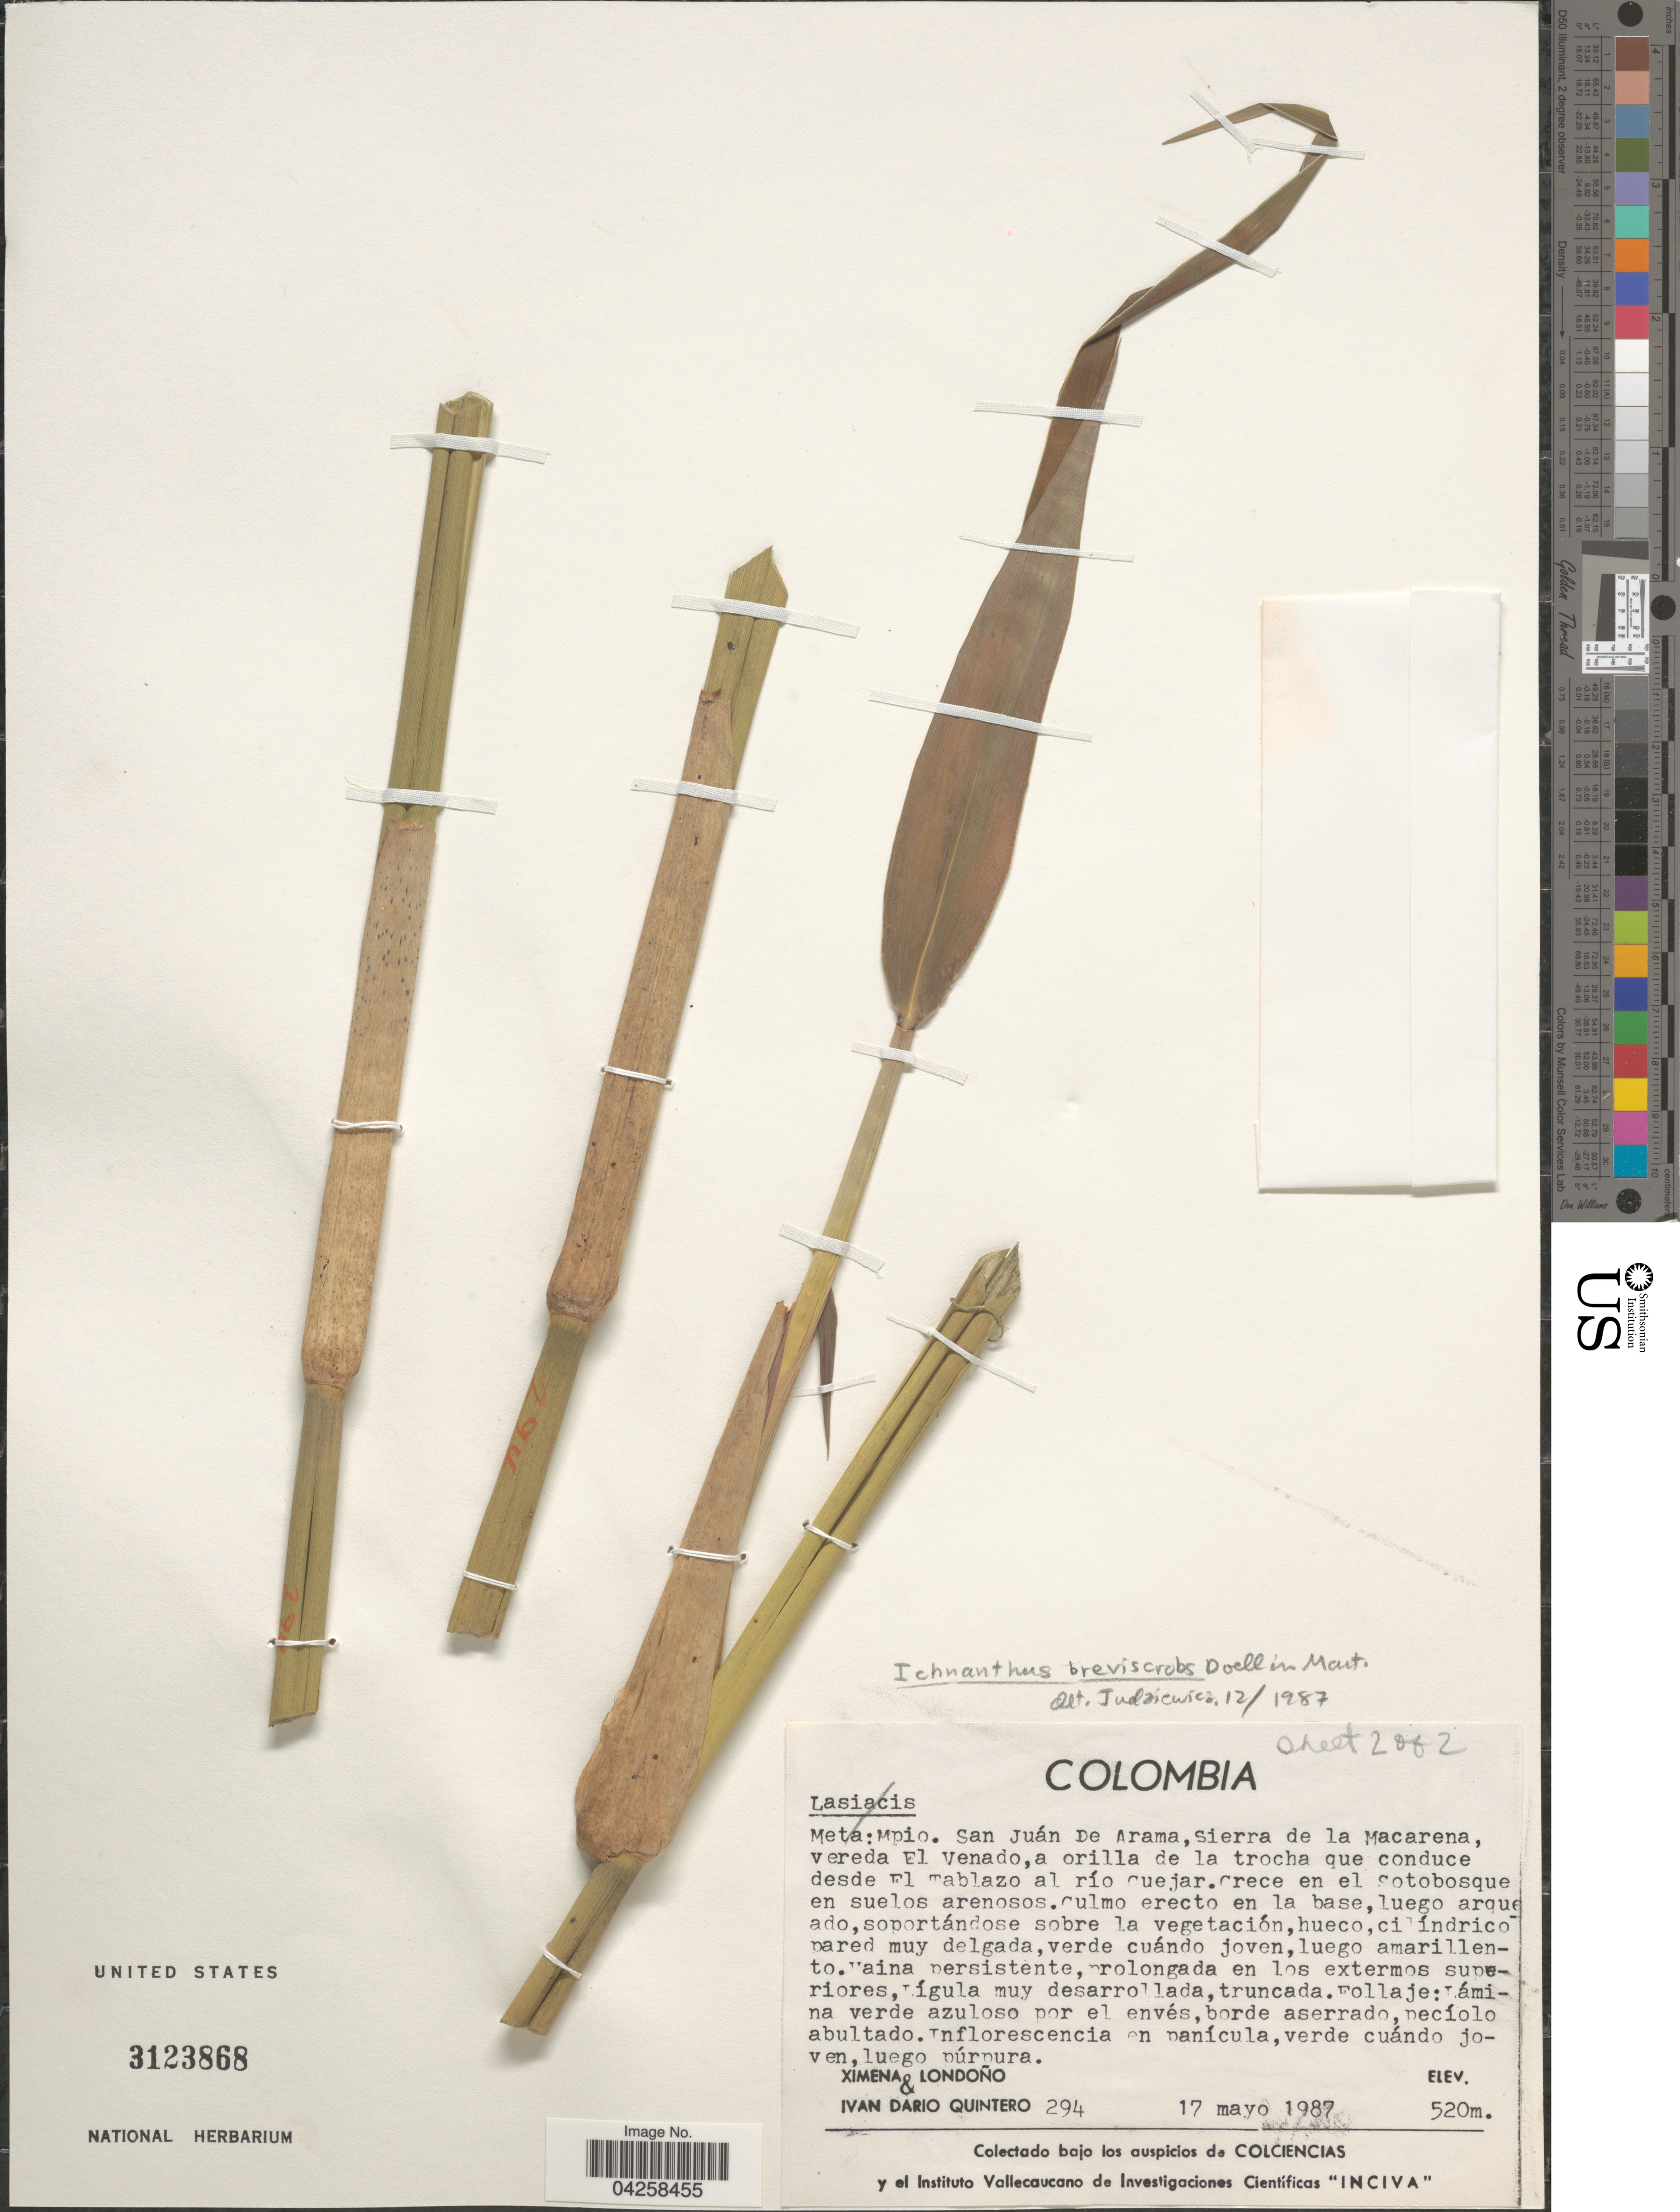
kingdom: Plantae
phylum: Tracheophyta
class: Liliopsida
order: Poales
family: Poaceae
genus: Ichnanthus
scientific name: Ichnanthus breviscrobs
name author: Döll in Mart.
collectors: X. Londoño & I. Quintero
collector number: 294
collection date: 1987-05-17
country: Colombia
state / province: Meta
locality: Mpio. San Juán De Arama, Sierra de la Macarena, vereda El Tablazo al río Cuejar. Crece en el Sotobosque en suelos arenosos.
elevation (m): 520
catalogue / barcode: US 3123868